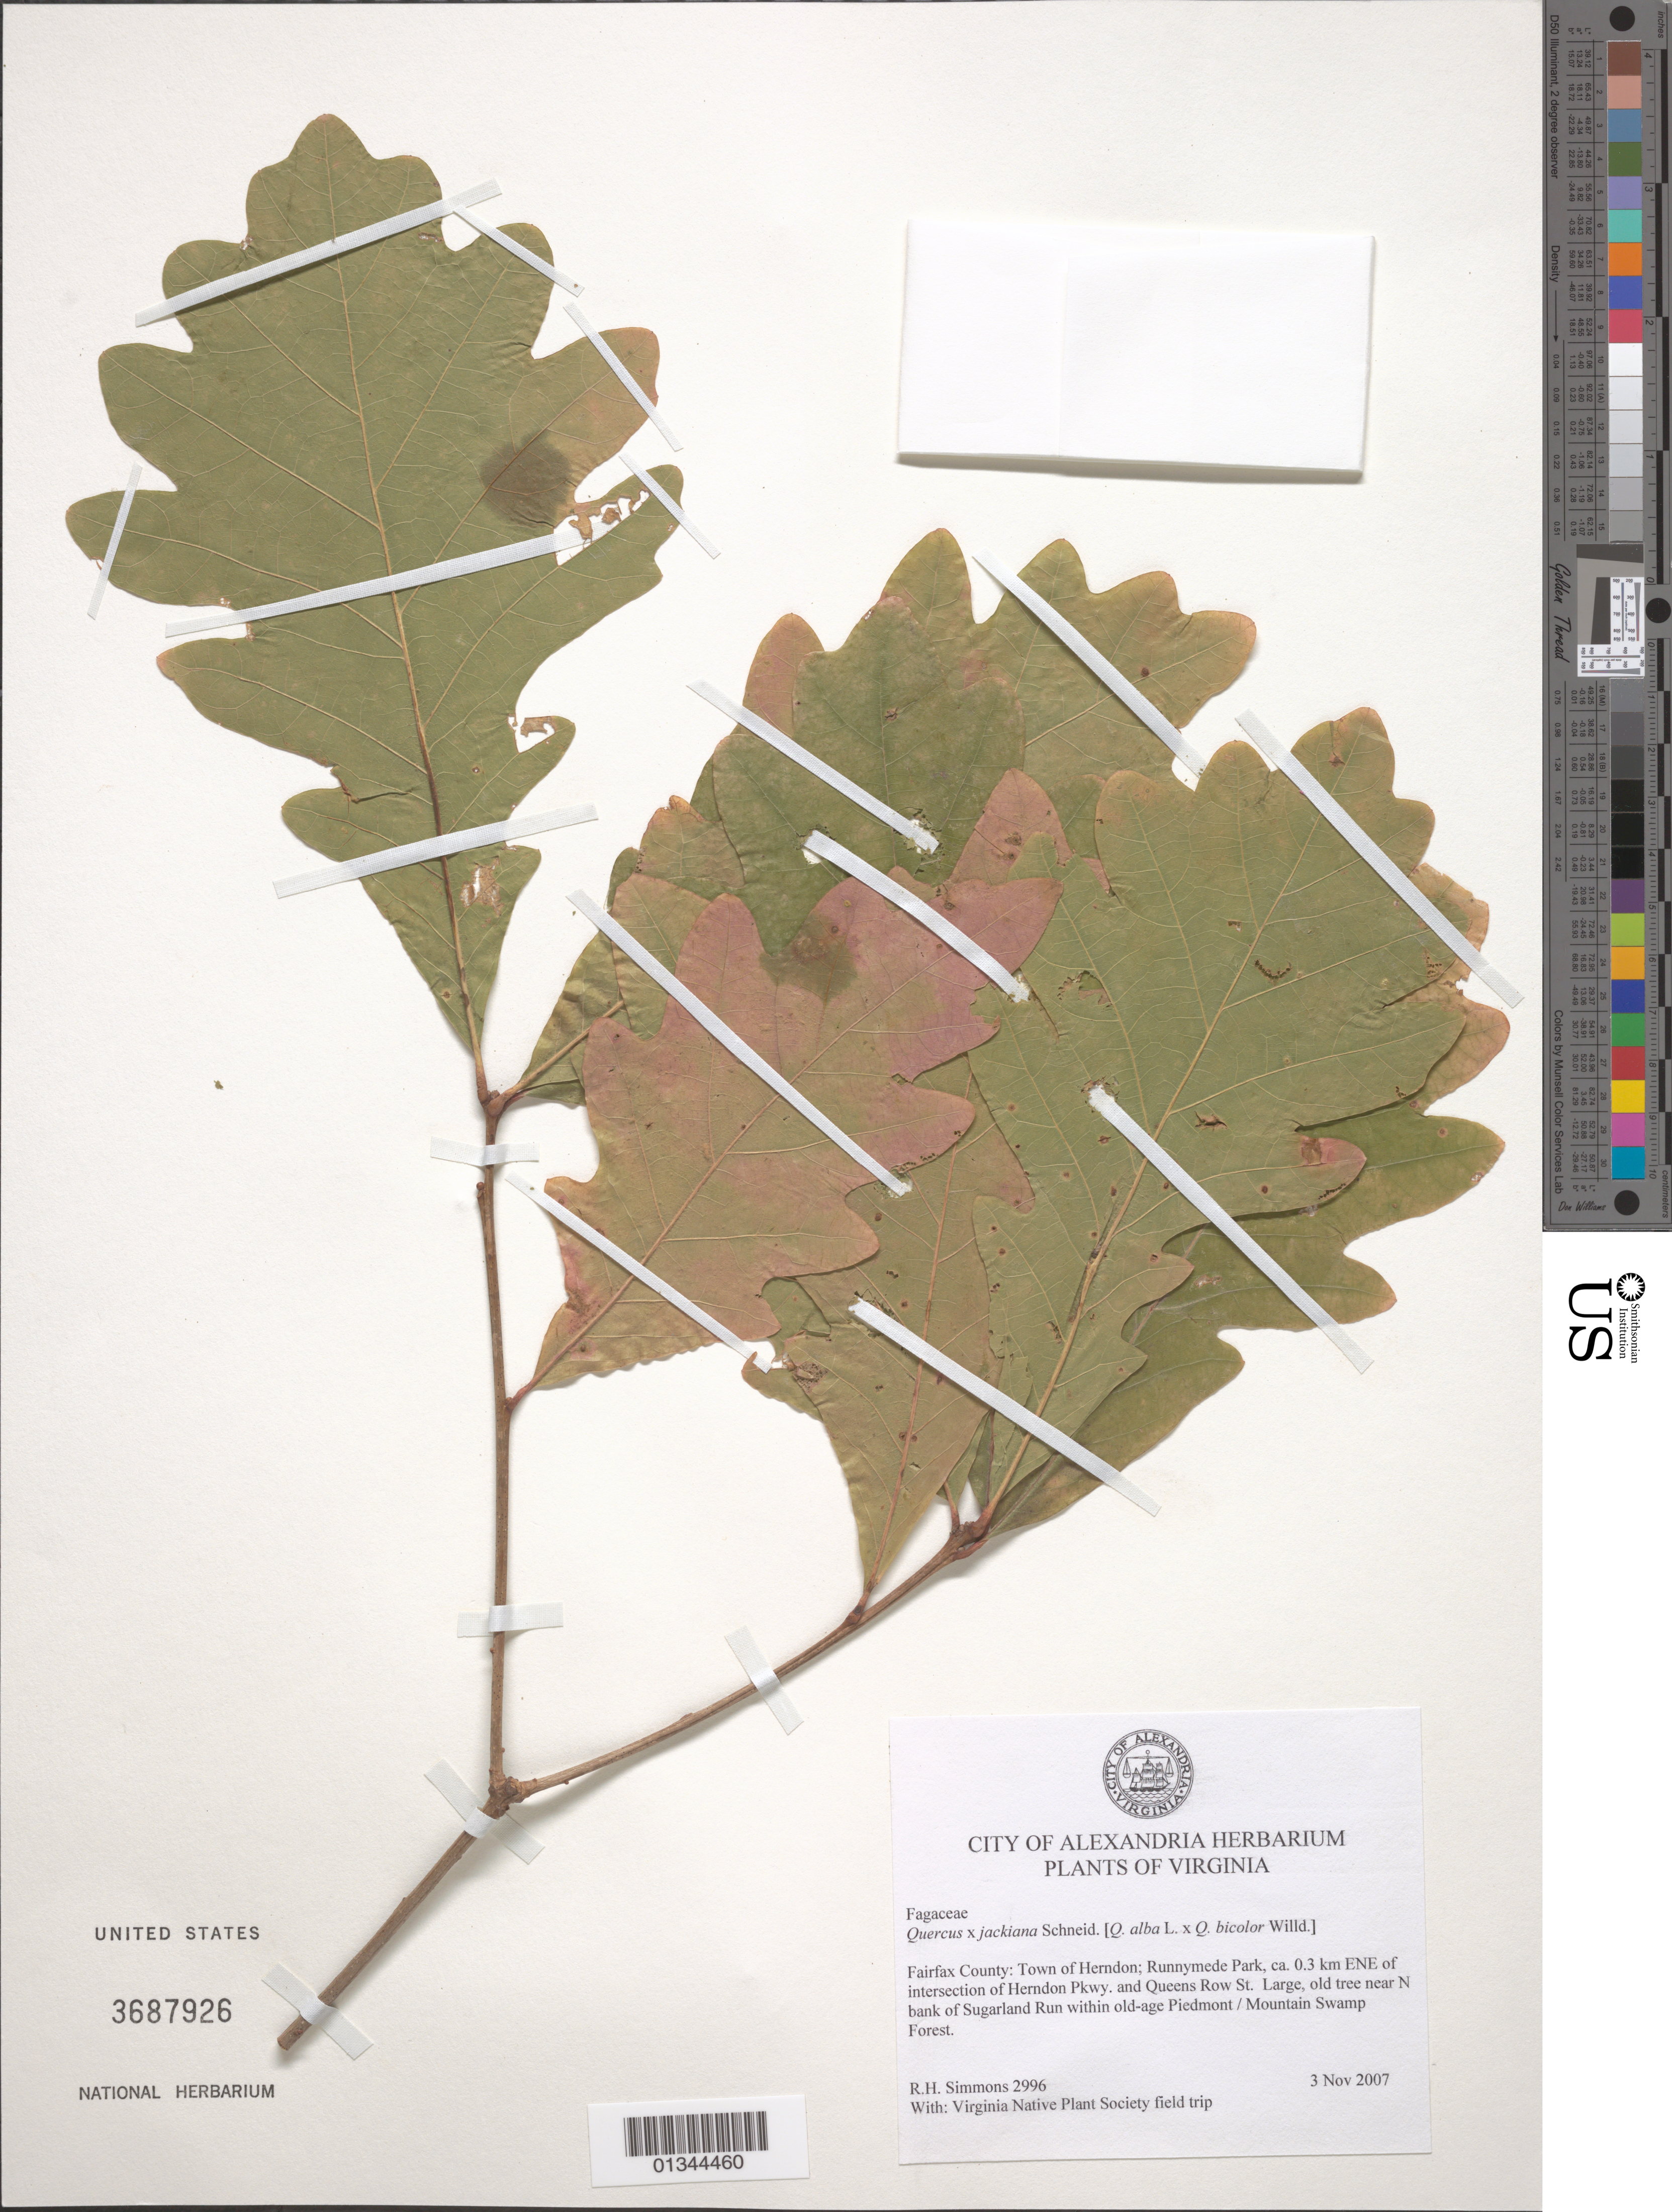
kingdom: Plantae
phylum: Tracheophyta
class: Magnoliopsida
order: Fagales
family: Fagaceae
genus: Quercus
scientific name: Quercus x jackiana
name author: C.K. Schneid.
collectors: R. H. Simmons et al.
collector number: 2996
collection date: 2007-11-03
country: United States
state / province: Virginia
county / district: Fairfax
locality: Town of Herndon, Runnymede Park, ca. 0.3 km ENE of intersection of Herndon Pkwy. and Queens Row St. Large, old tree near N bank of Sugarland Run within old-age Piedmont/Mountain Swamp Forest.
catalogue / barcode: US 3687926